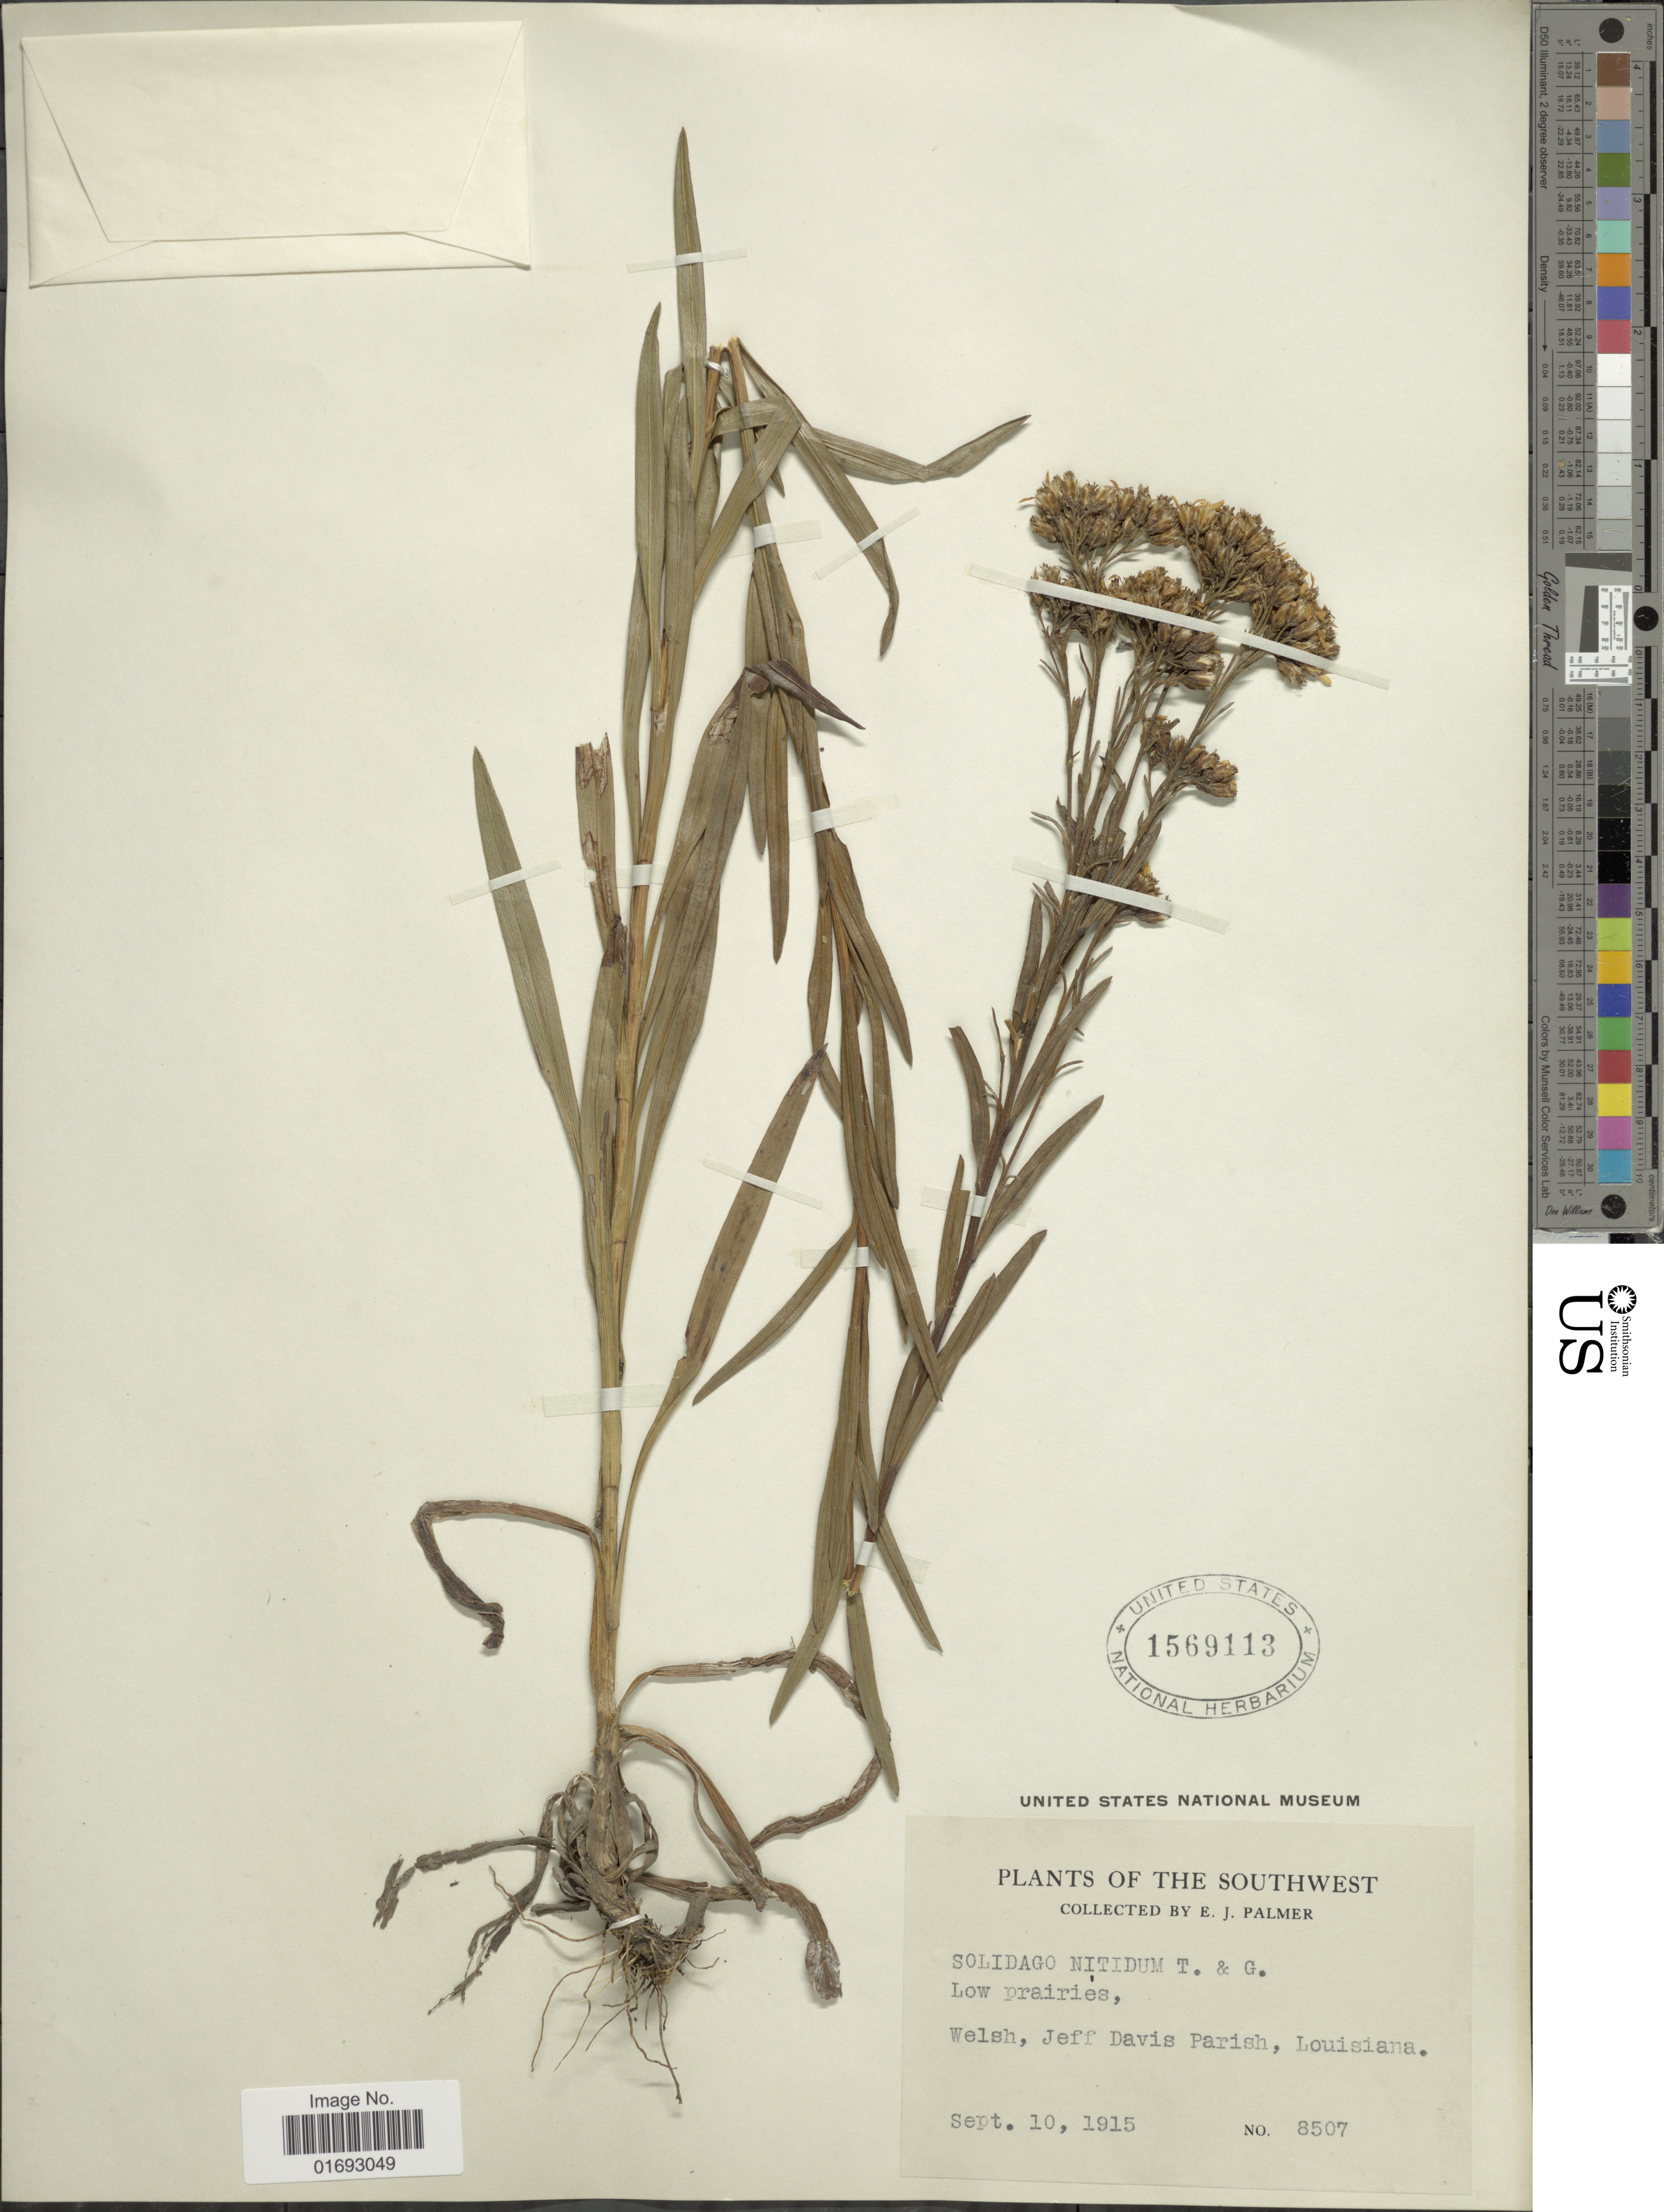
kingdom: Plantae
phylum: Tracheophyta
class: Magnoliopsida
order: Asterales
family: Asteraceae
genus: Oligoneuron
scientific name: Oligoneuron nitidum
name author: (Torr. & A. Gray) Small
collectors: E. J. Palmer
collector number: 8507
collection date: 1915-09-10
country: United States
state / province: Louisiana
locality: Southwest, low prairies, Wlesh, Jeff Davis Parish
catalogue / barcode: US 1569113